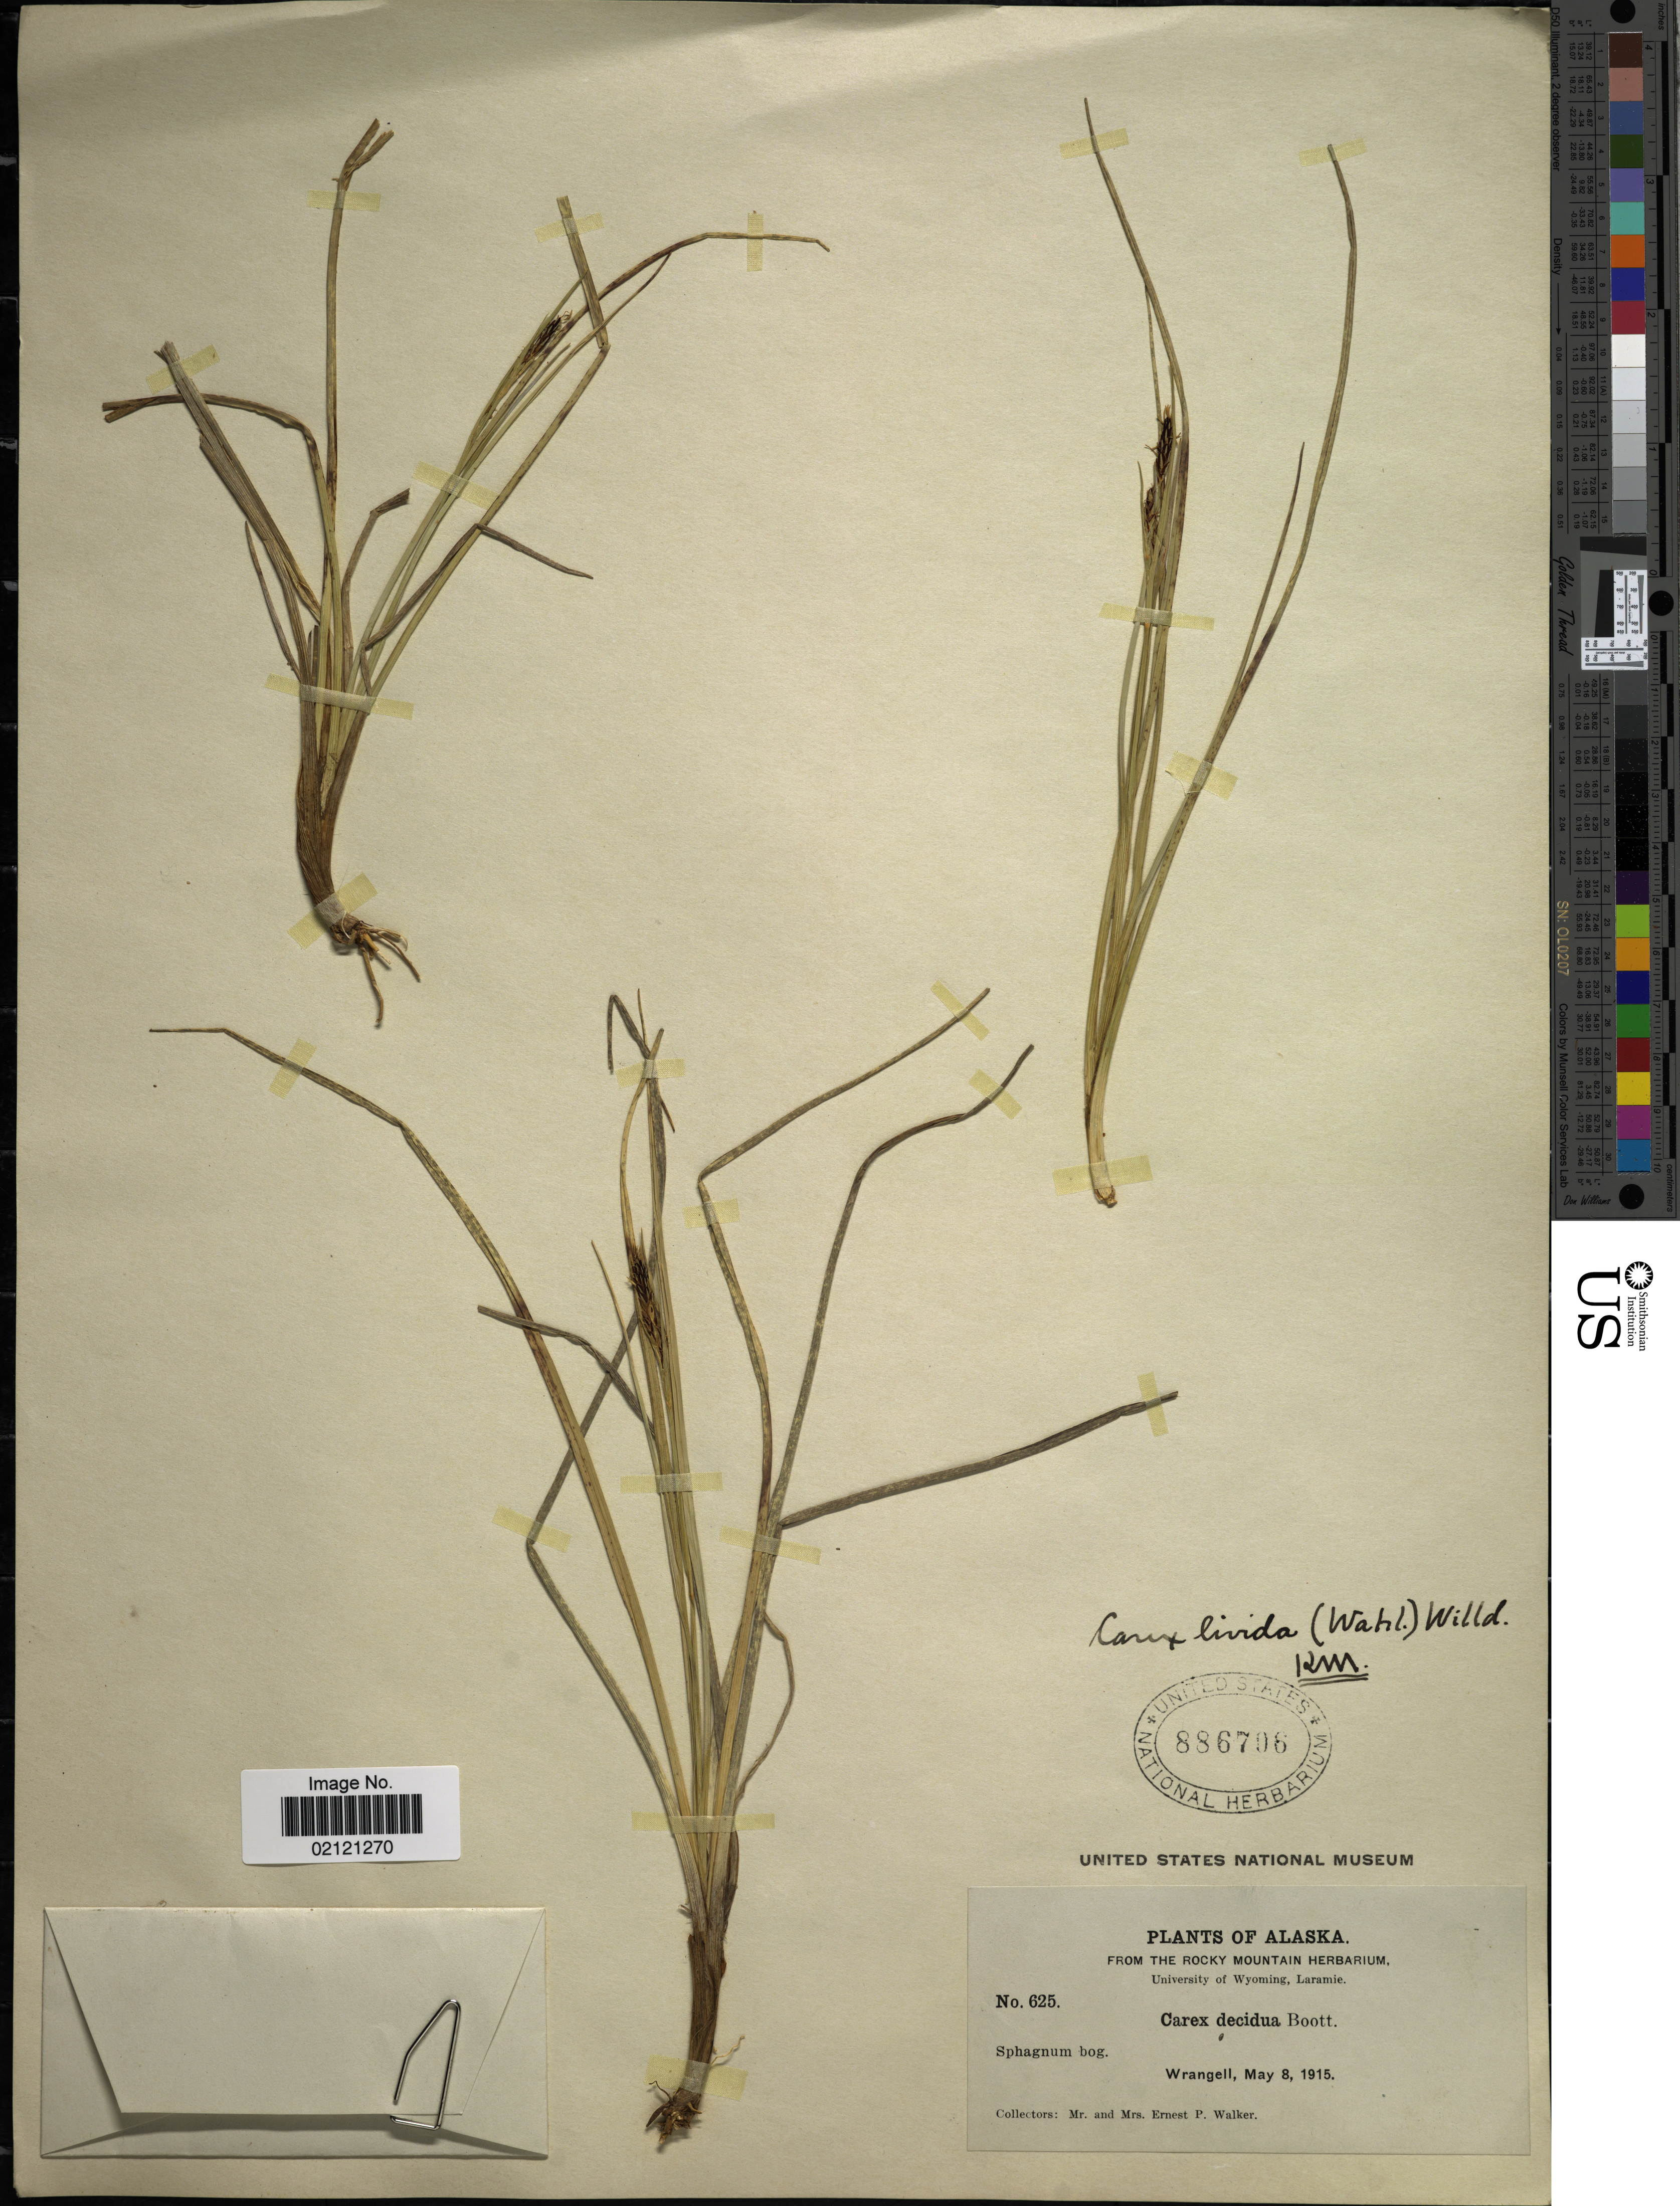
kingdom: Plantae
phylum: Tracheophyta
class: Liliopsida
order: Poales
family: Cyperaceae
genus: Carex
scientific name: Carex livida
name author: (Wahlenb.) Willd.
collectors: E. P. Walker & E. Walker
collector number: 625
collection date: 1915-08-05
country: United States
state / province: Alaska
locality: Wrangell, in sphagnum bog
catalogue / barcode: US 886706